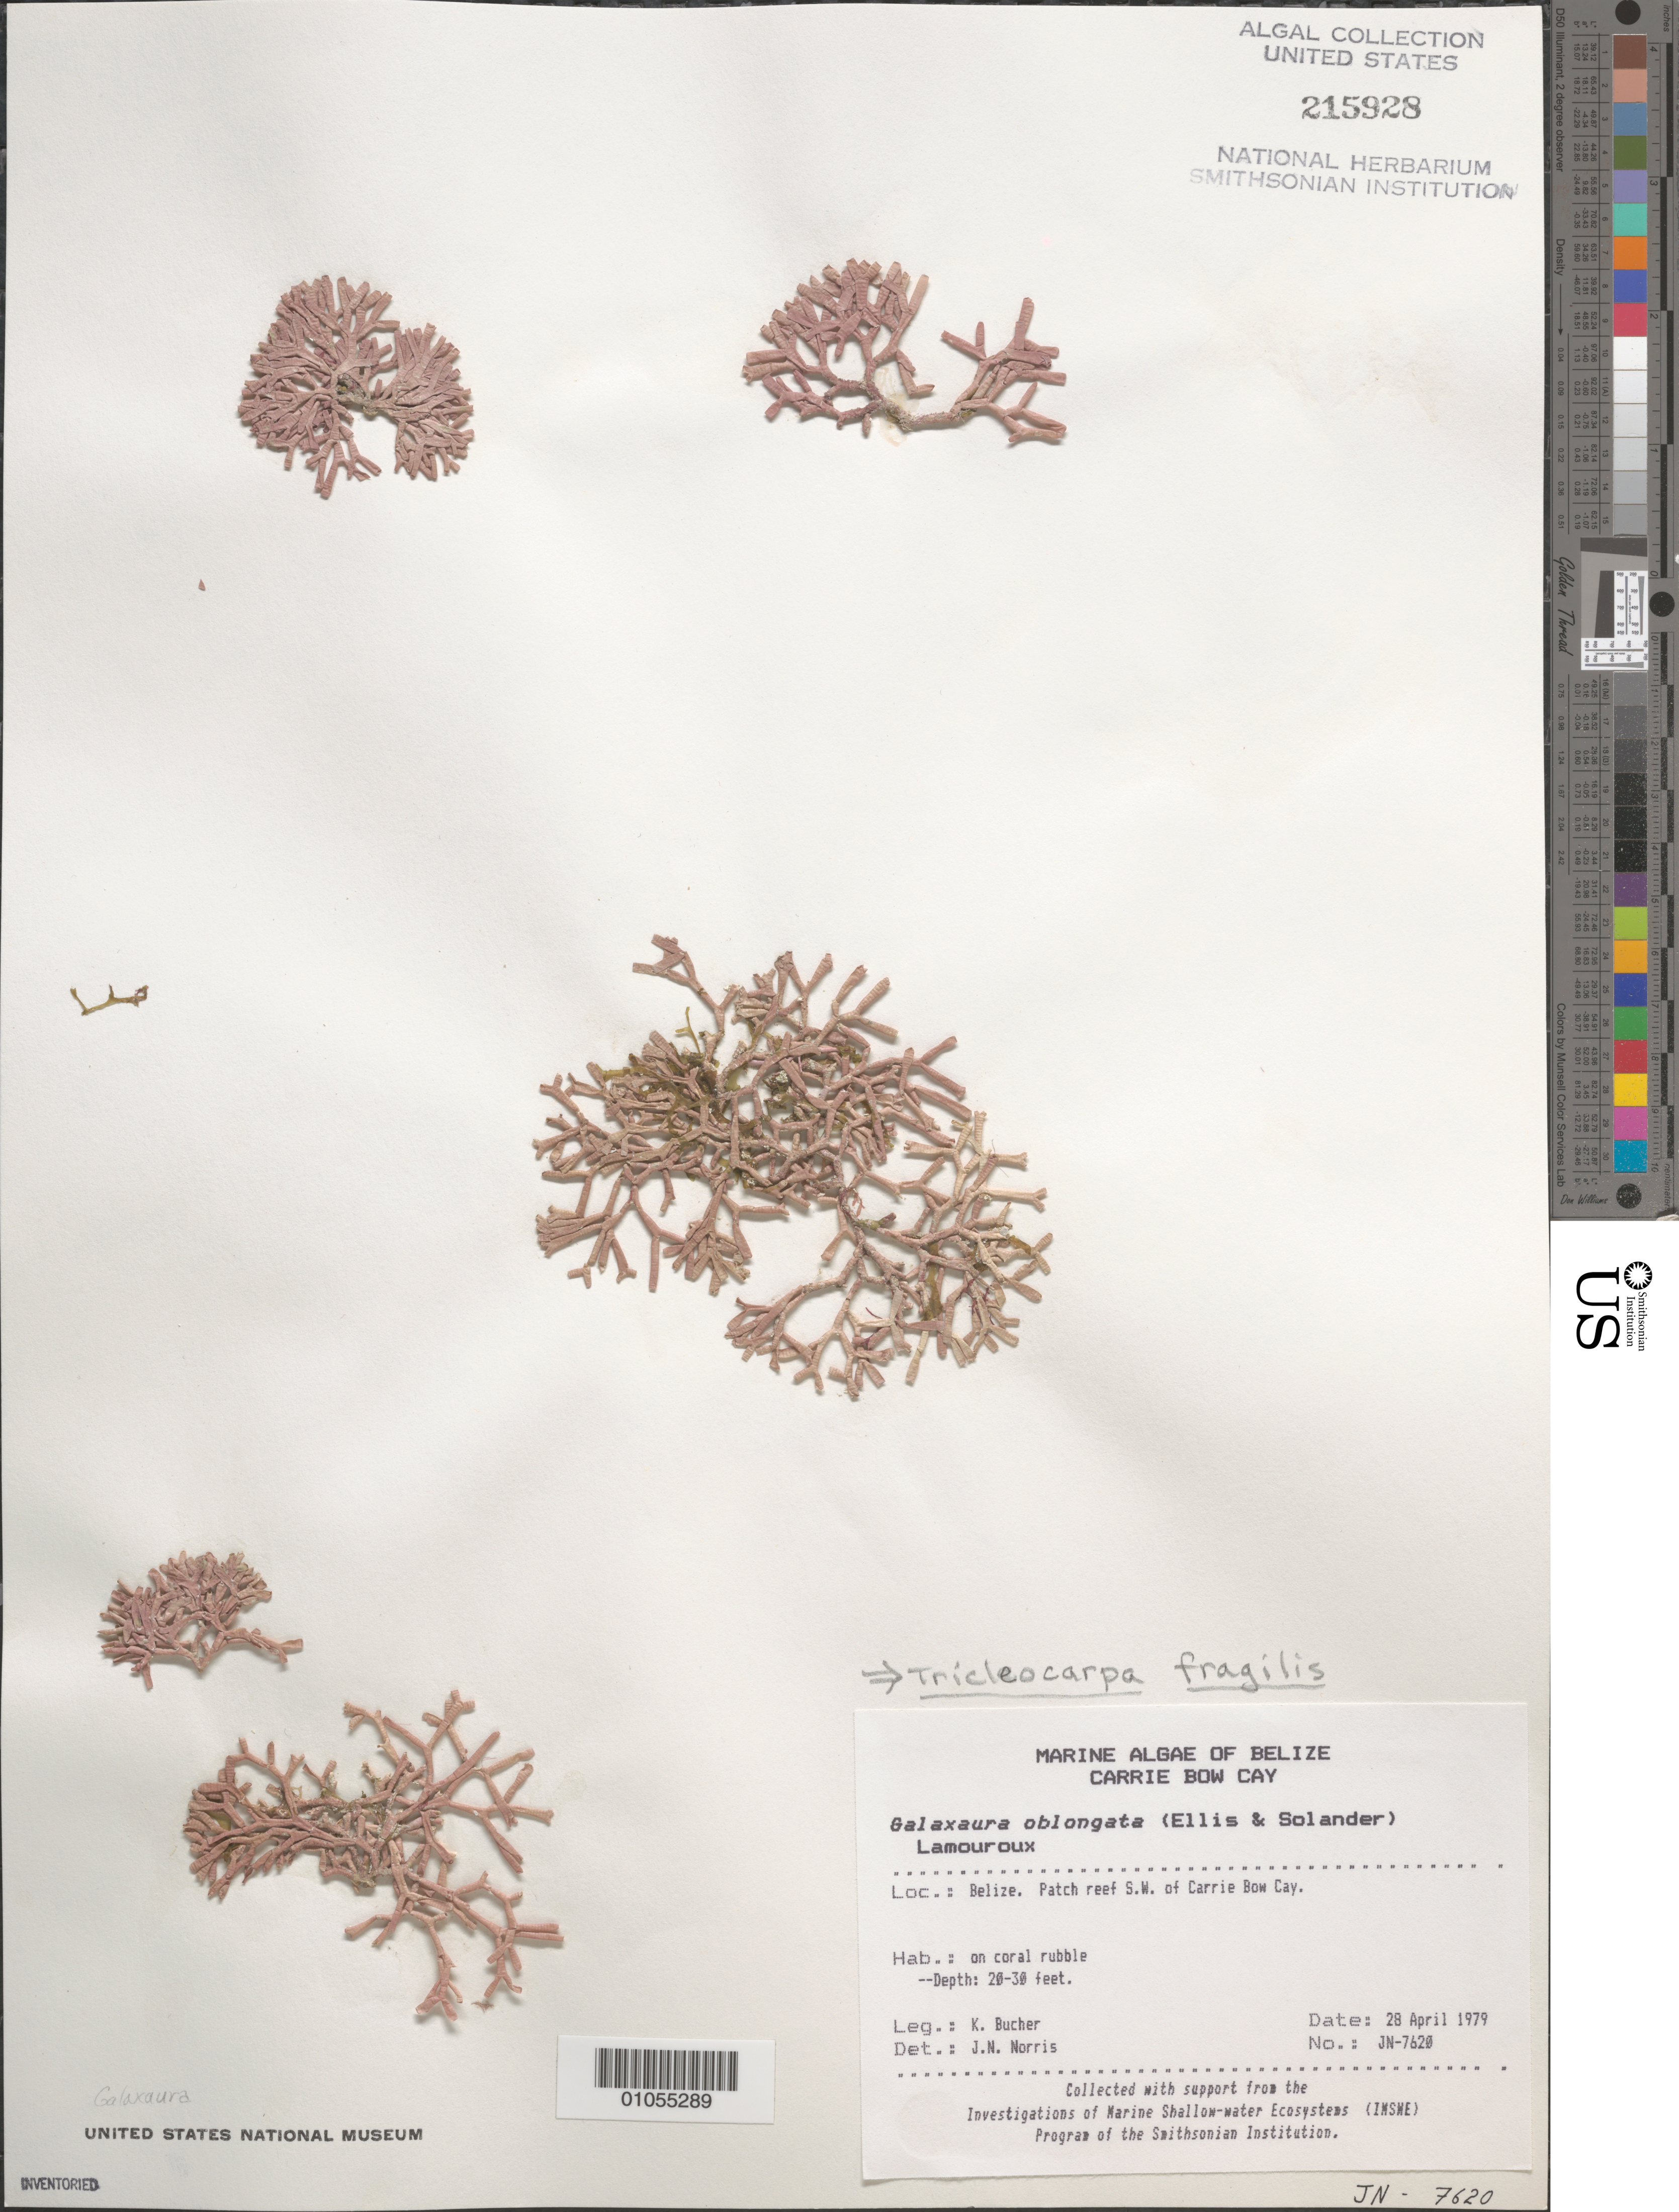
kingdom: Plantae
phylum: Rhodophyta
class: Florideophyceae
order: Nemaliales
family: Galaxauraceae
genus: Tricleocarpa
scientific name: Tricleocarpa fragilis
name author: (L.) Huisman & R.A. Towns.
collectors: K. E. Bucher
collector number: JN-7620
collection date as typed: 28 Apr 1979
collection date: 1979-04-28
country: Belize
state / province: Stann Creek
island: Carrie Bow Cay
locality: Patch reef southwest of Carrie Bow Cay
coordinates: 16 48'N, 88 05'W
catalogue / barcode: US 215928